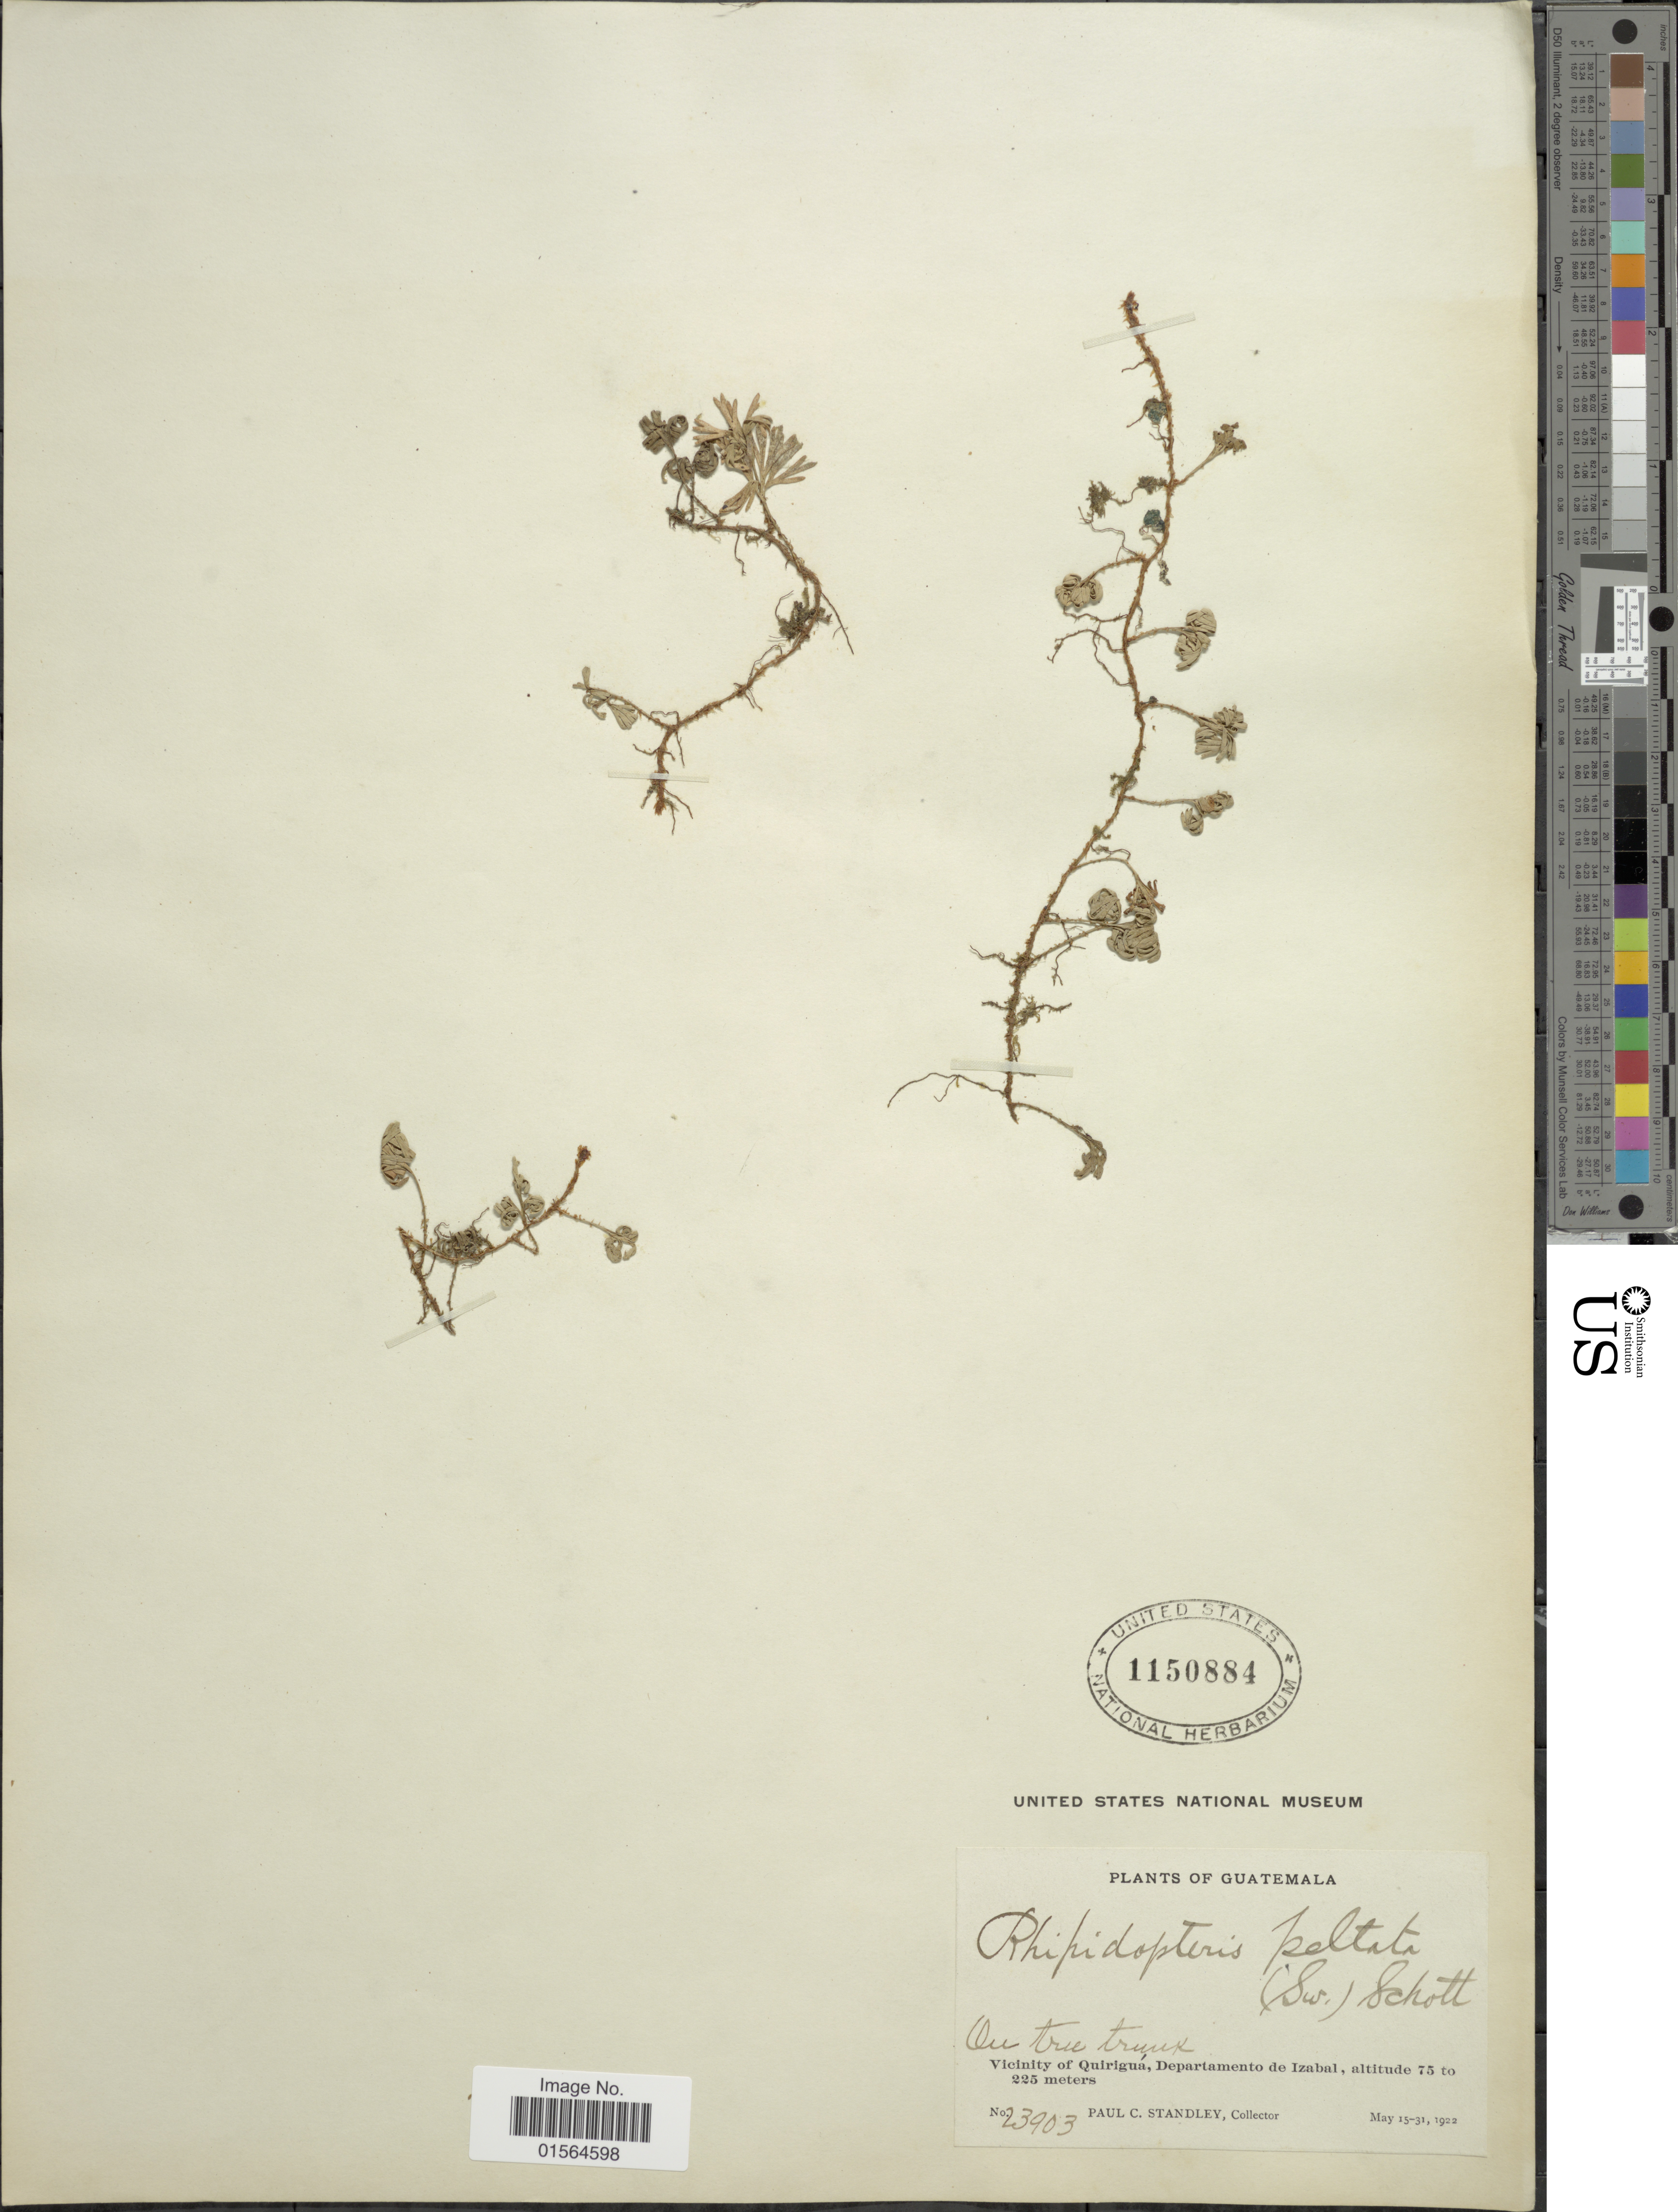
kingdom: Plantae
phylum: Tracheophyta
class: Polypodiopsida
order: Polypodiales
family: Dryopteridaceae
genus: Elaphoglossum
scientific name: Elaphoglossum peltatum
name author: (Sw.) Urb.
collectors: P. C. Standley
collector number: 23903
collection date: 1922-05-13/1922-05-31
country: Guatemala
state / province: Izabal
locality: Vicinity of Quirigua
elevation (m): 75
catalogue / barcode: US 1150884